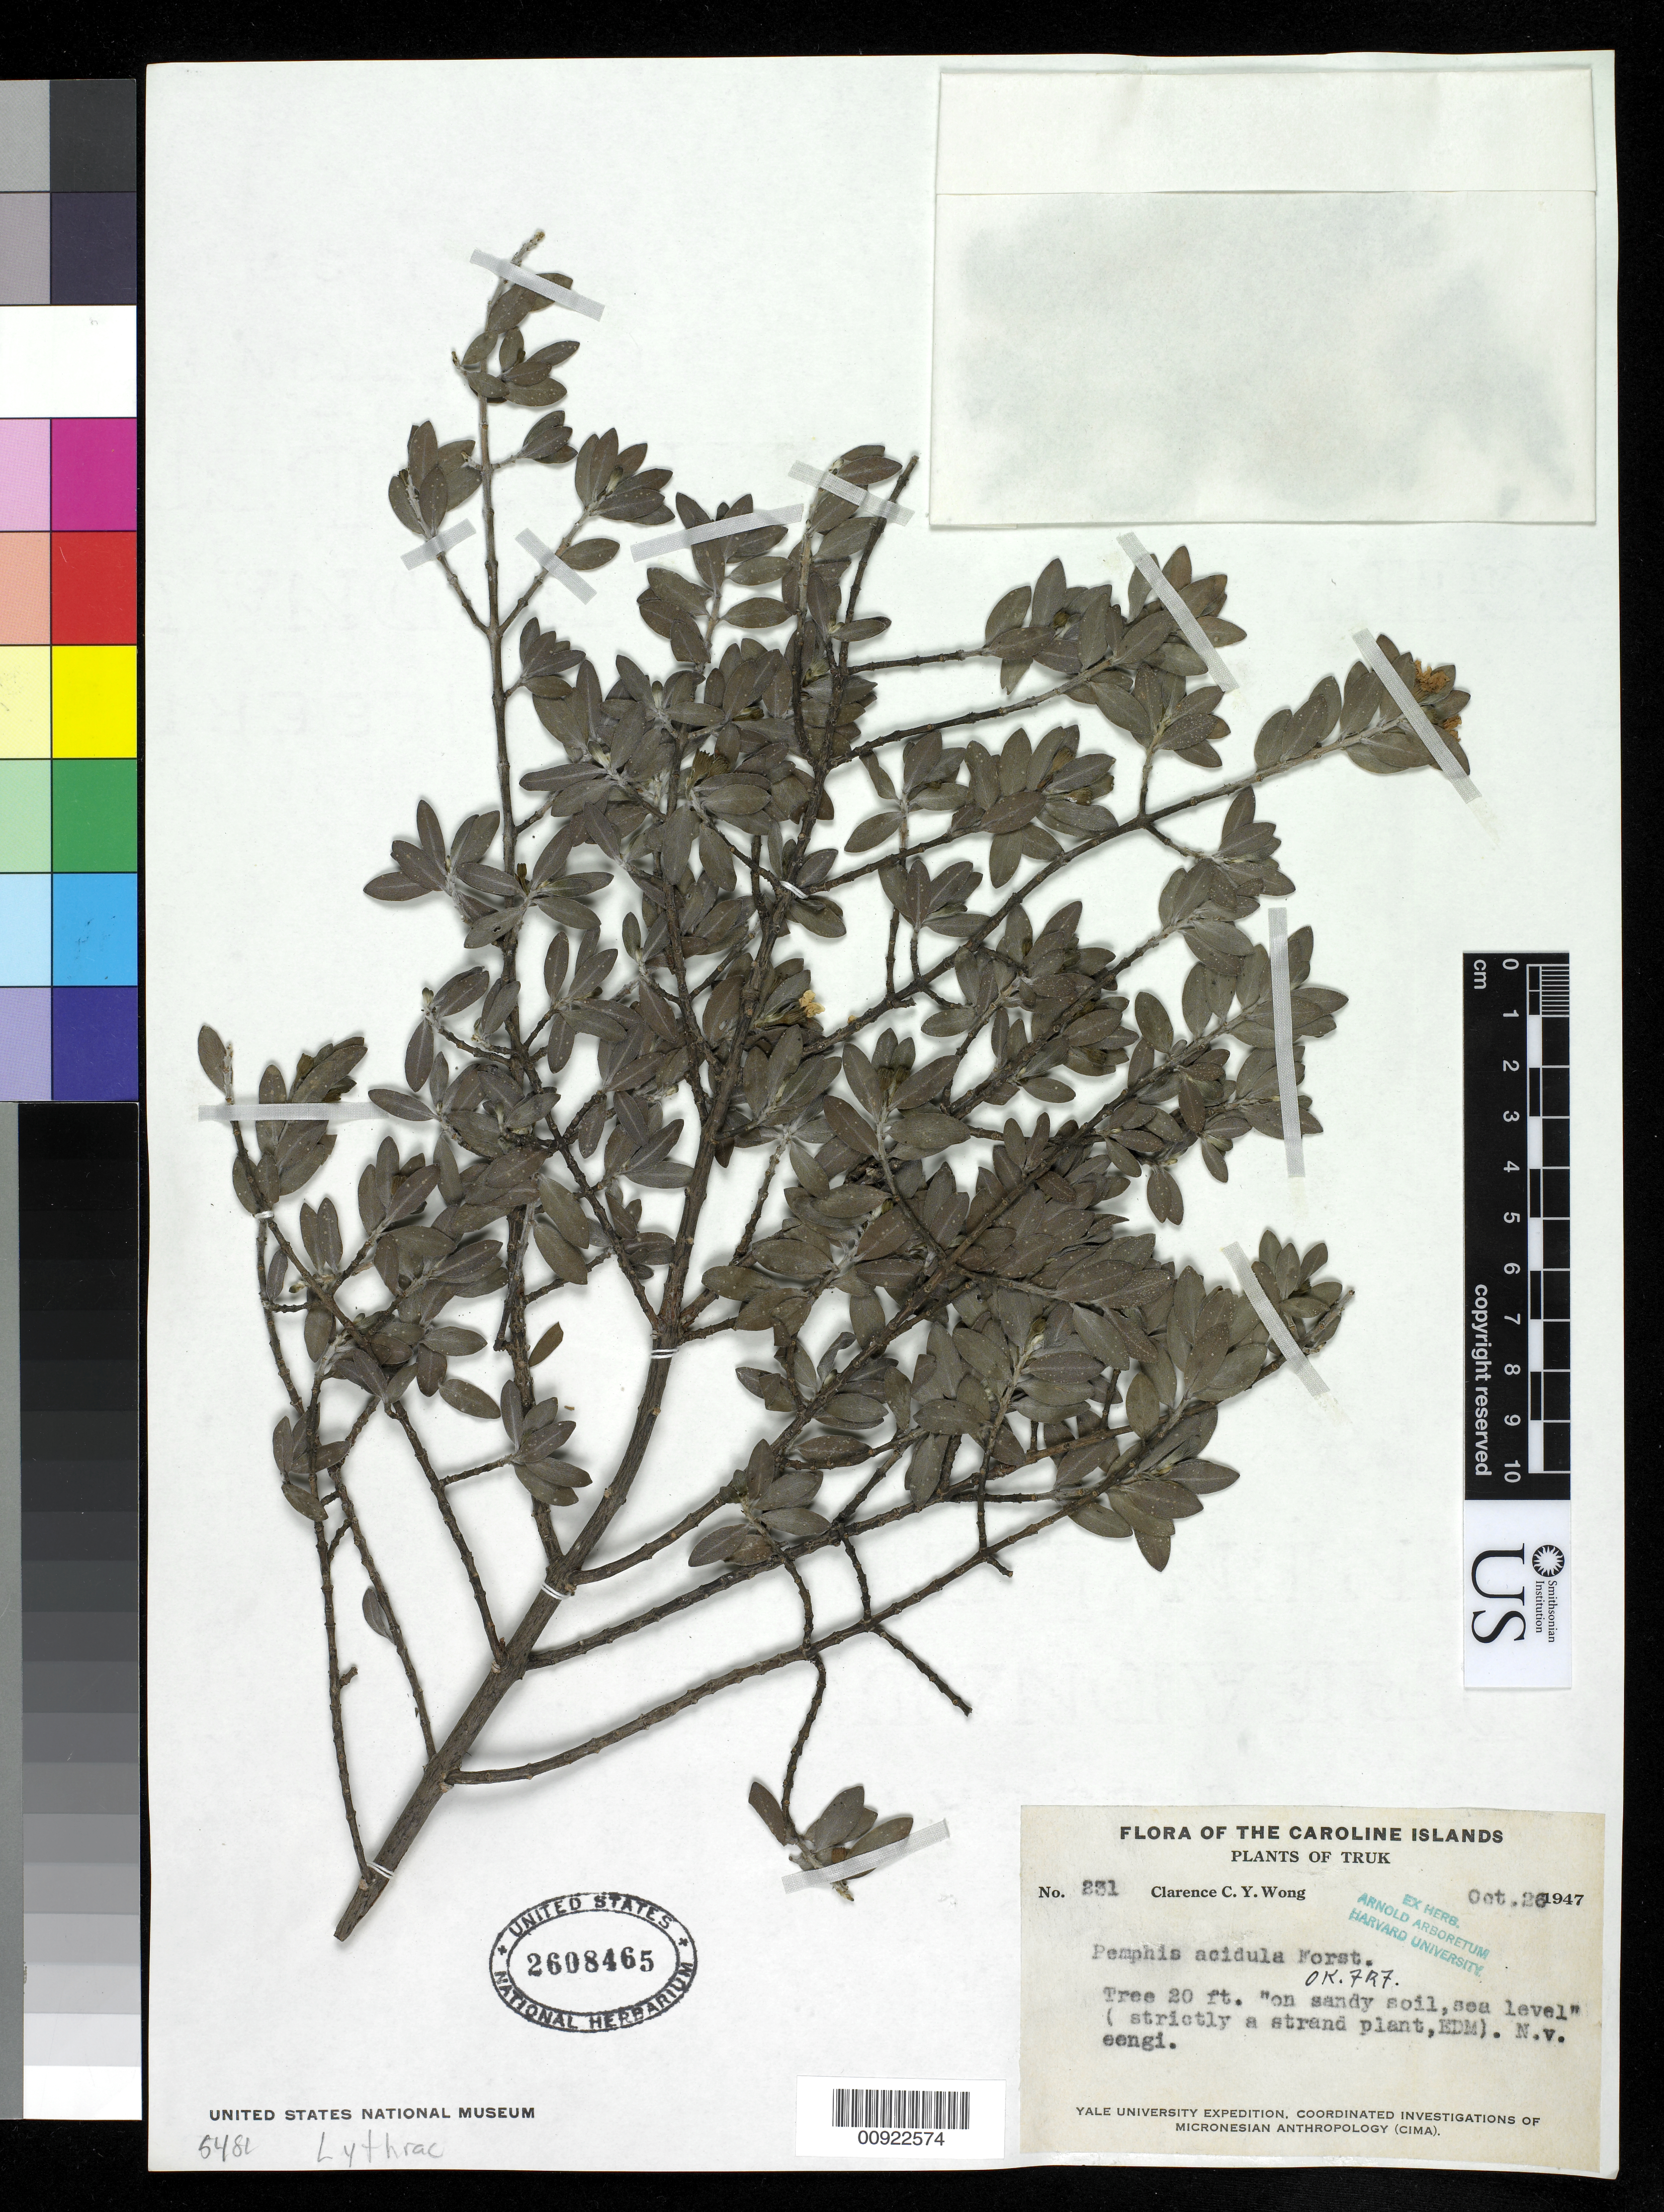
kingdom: Plantae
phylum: Tracheophyta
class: Magnoliopsida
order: Myrtales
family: Lythraceae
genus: Pemphis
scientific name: Pemphis acidula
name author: J.R. Forst. & G. Forst.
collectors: C. Wong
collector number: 231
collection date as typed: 26 Sep 1947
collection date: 1947-09-26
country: Micronesia, Federated States of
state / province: Truk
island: Truk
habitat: On sandy soil.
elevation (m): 0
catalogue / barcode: US 2608465